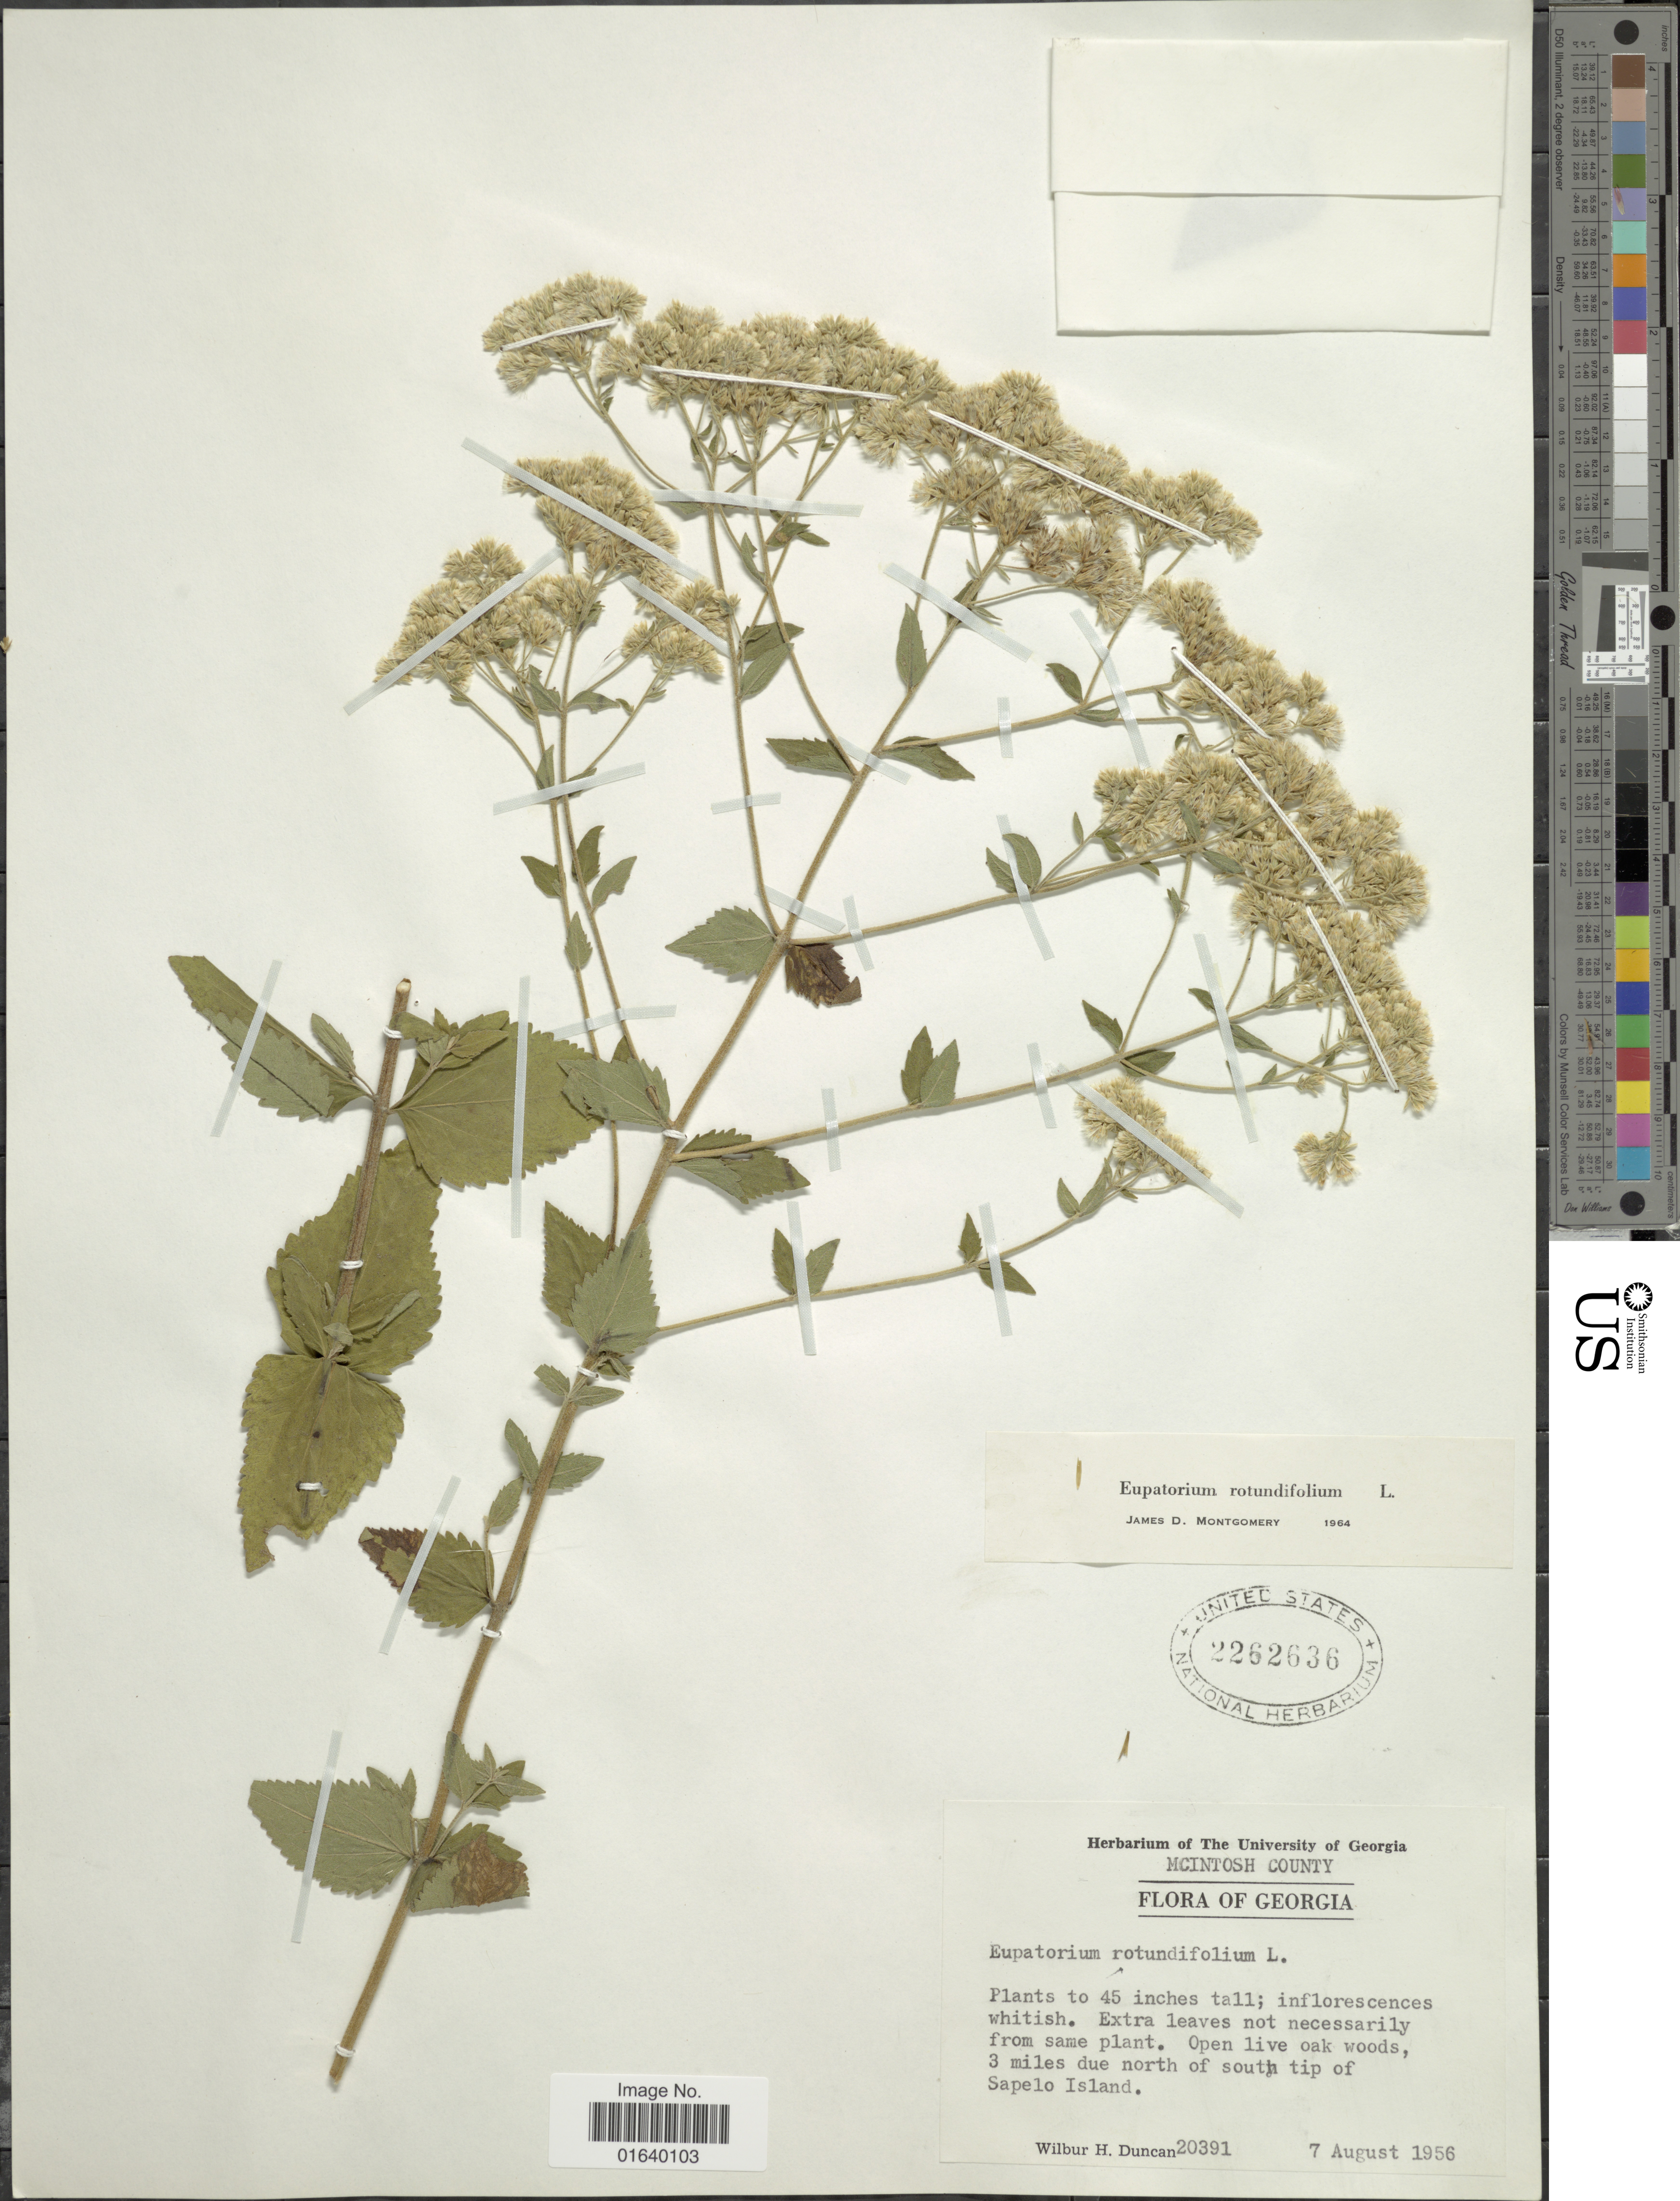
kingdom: Plantae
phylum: Tracheophyta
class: Magnoliopsida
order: Asterales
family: Asteraceae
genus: Eupatorium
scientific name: Eupatorium rotundifolium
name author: L.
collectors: W. H. Duncan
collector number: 20391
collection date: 1956-08-07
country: United States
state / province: Georgia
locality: Mcintosh County, Open live oak woods, 3 miles due north of south tip of Sapelo Island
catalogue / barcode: US 2262636